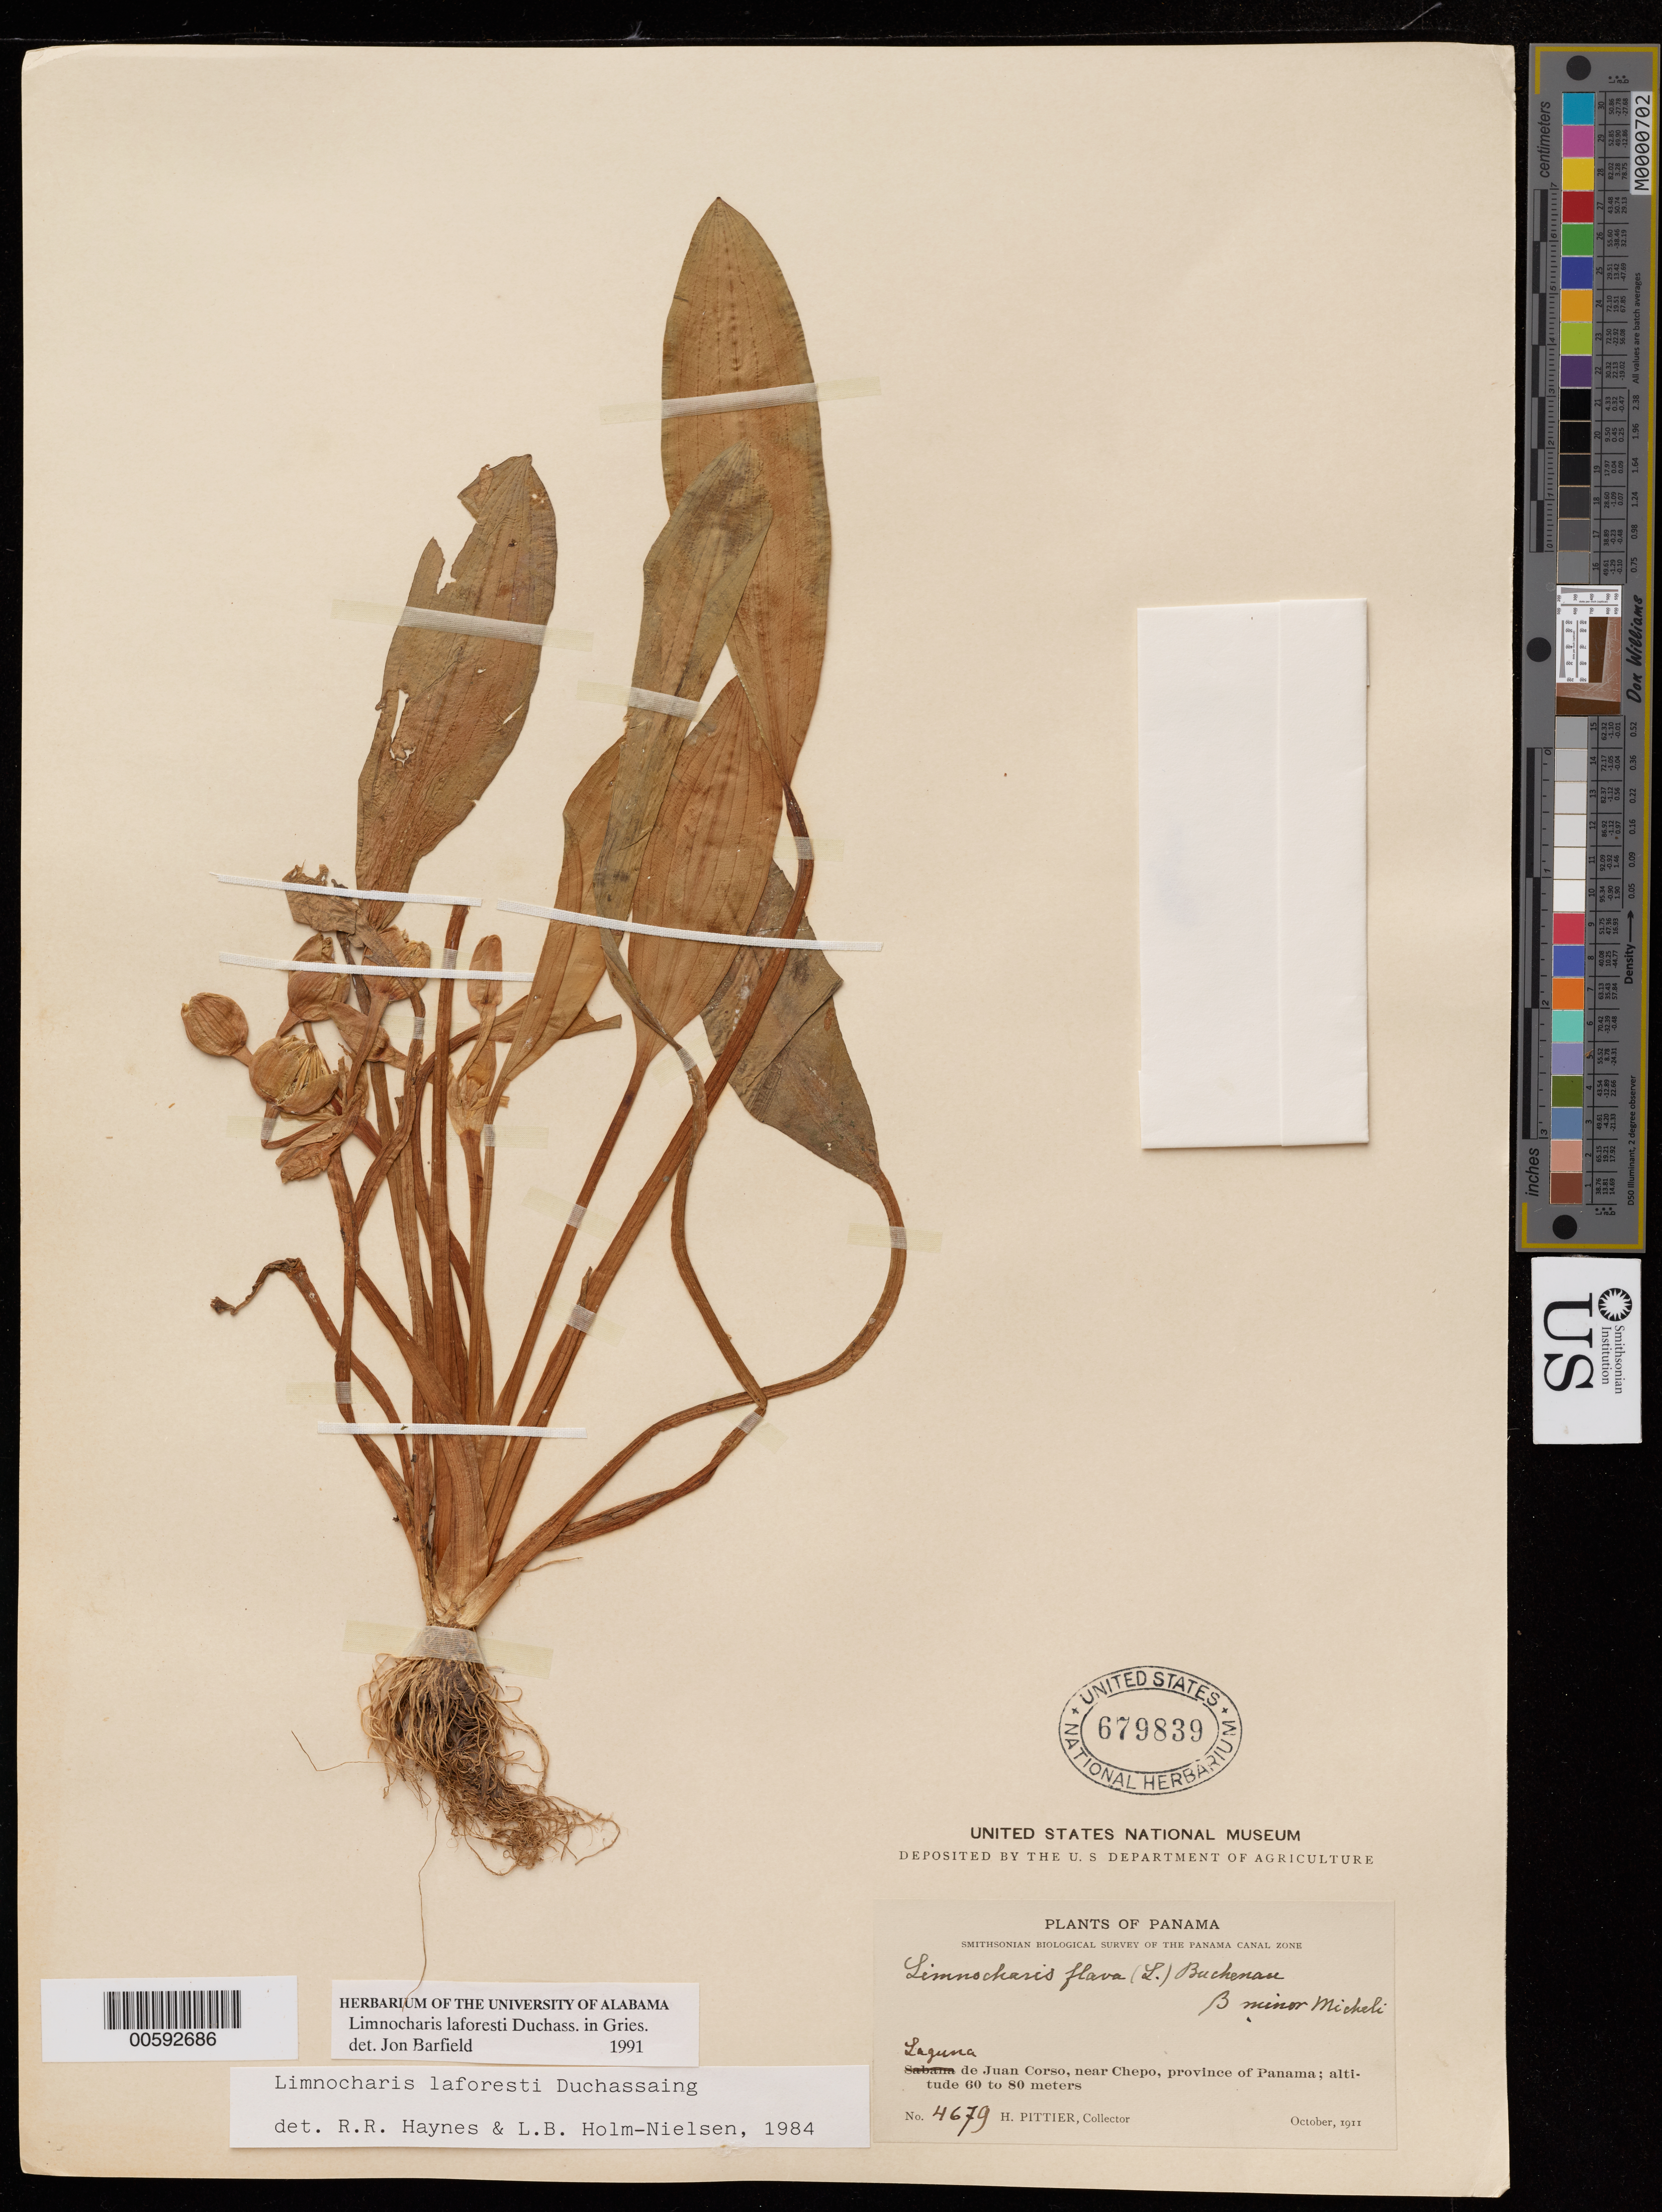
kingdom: Plantae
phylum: Tracheophyta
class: Liliopsida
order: Alismatales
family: Alismataceae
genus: Limnocharis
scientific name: Limnocharis laforestii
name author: Duchass. ex Griseb.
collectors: H. F. Pittier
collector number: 4679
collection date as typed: Oct 1911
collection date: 1911-10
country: Panama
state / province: Panamá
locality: Laguna de Juan Corso, near Chepo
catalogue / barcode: US 679839